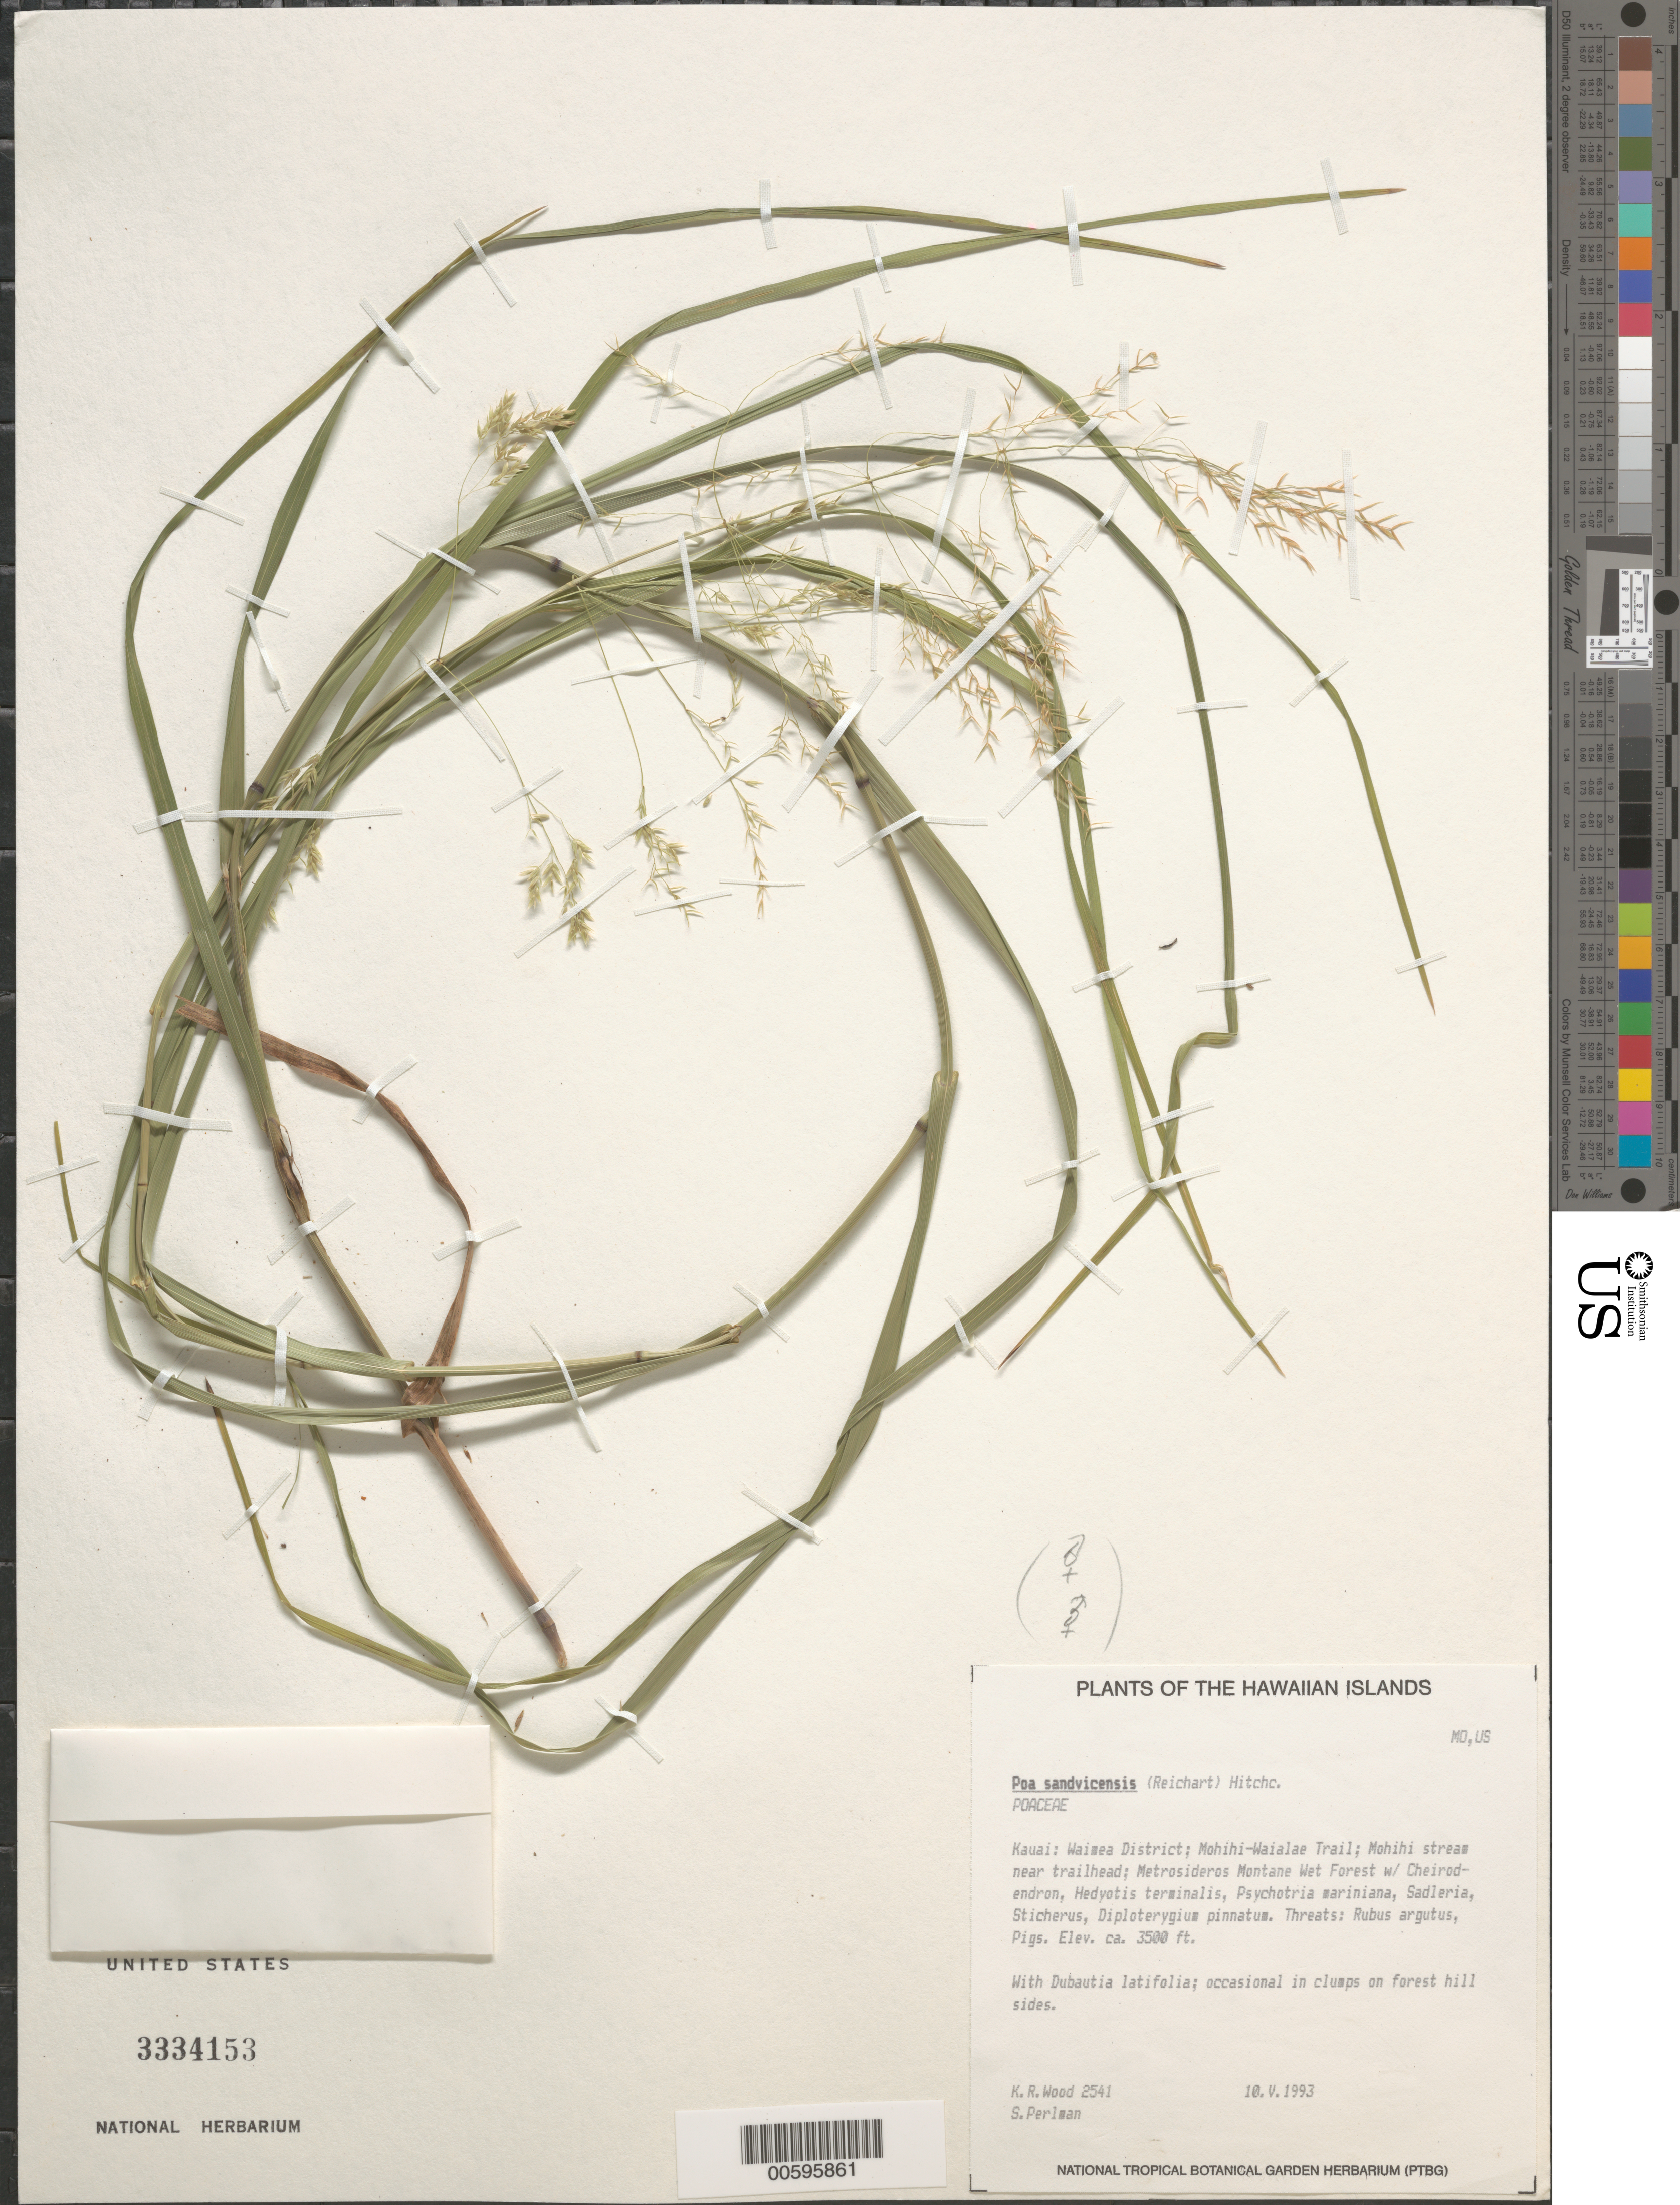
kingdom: Plantae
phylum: Tracheophyta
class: Liliopsida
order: Poales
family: Poaceae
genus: Poa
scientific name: Poa sandvicensis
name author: (Reich) Hitchc.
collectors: K. R. Wood & S. P. Perlman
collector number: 2541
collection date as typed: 10 May 1993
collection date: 1993-05-10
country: United States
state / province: Hawaii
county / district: Kauai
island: Kaua'i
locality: Waimea Dist; Mohihi-Waialae Trail; Mohihi stream near trailhead.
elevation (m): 1067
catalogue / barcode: US 3334153